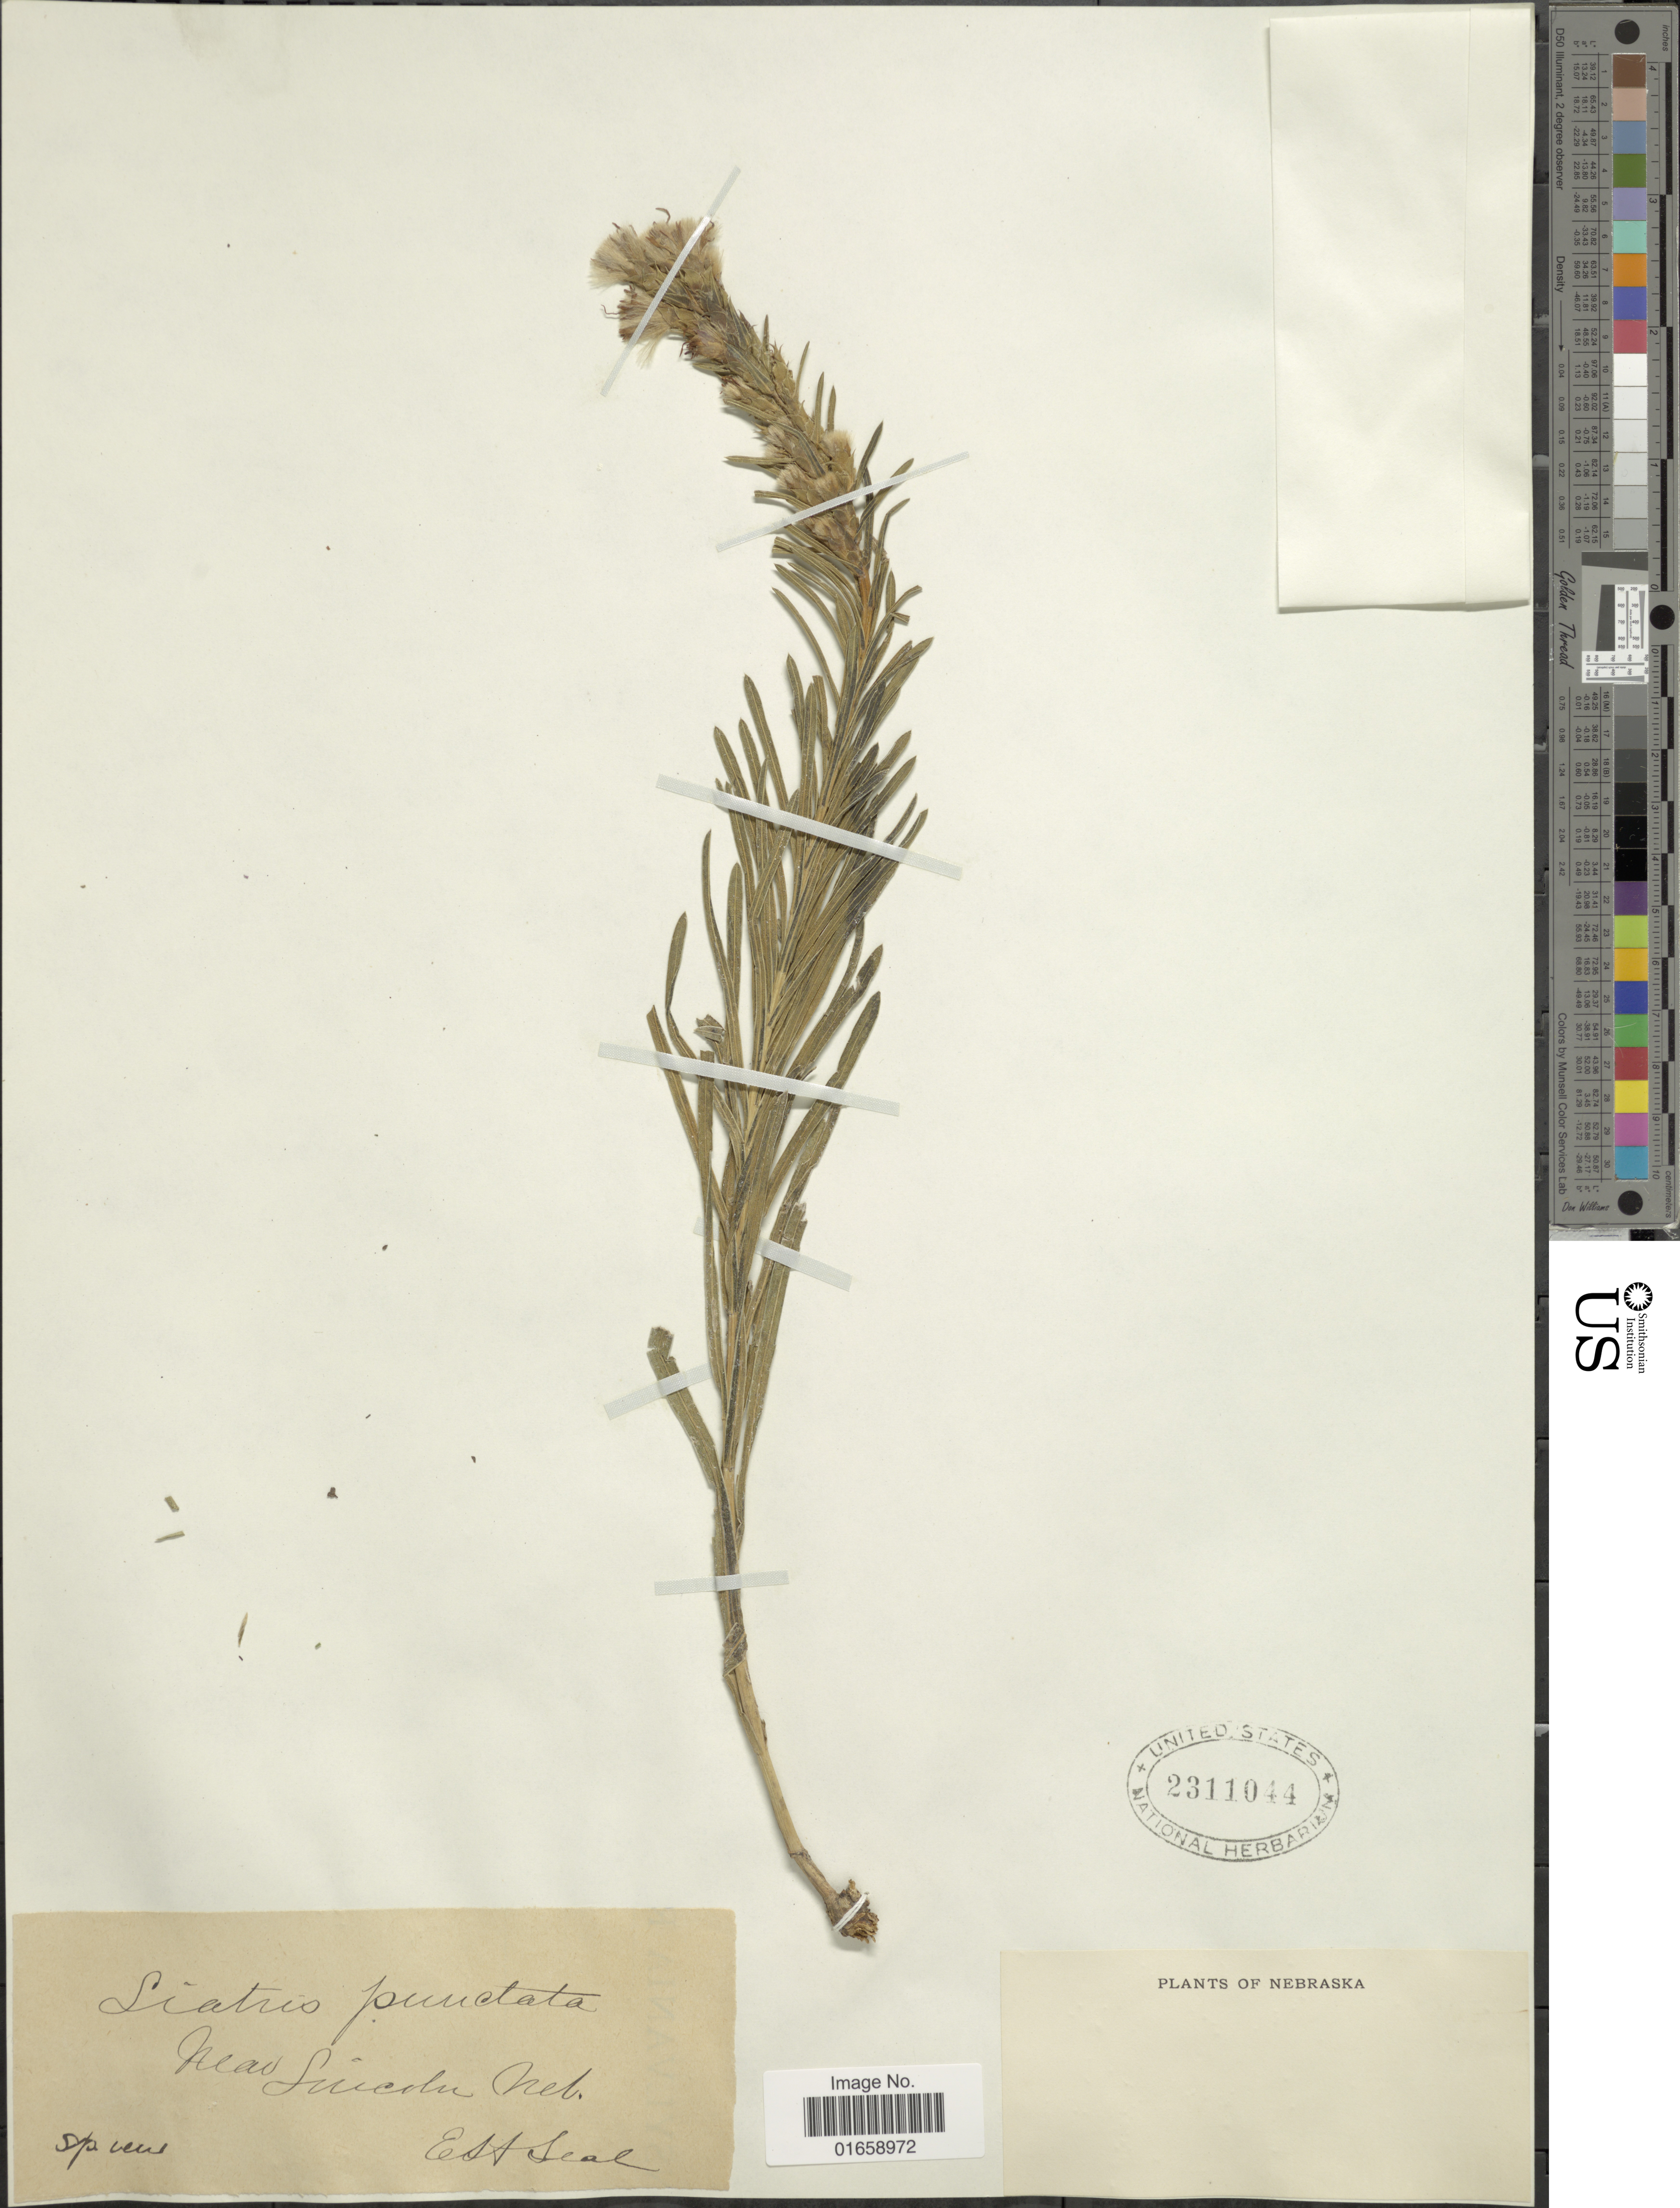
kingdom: Plantae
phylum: Tracheophyta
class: Magnoliopsida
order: Asterales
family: Asteraceae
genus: Liatris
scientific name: Liatris punctata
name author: Hook.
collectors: E. Seal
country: United States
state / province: Nebraska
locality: Near Lincoln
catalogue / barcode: US 2311044